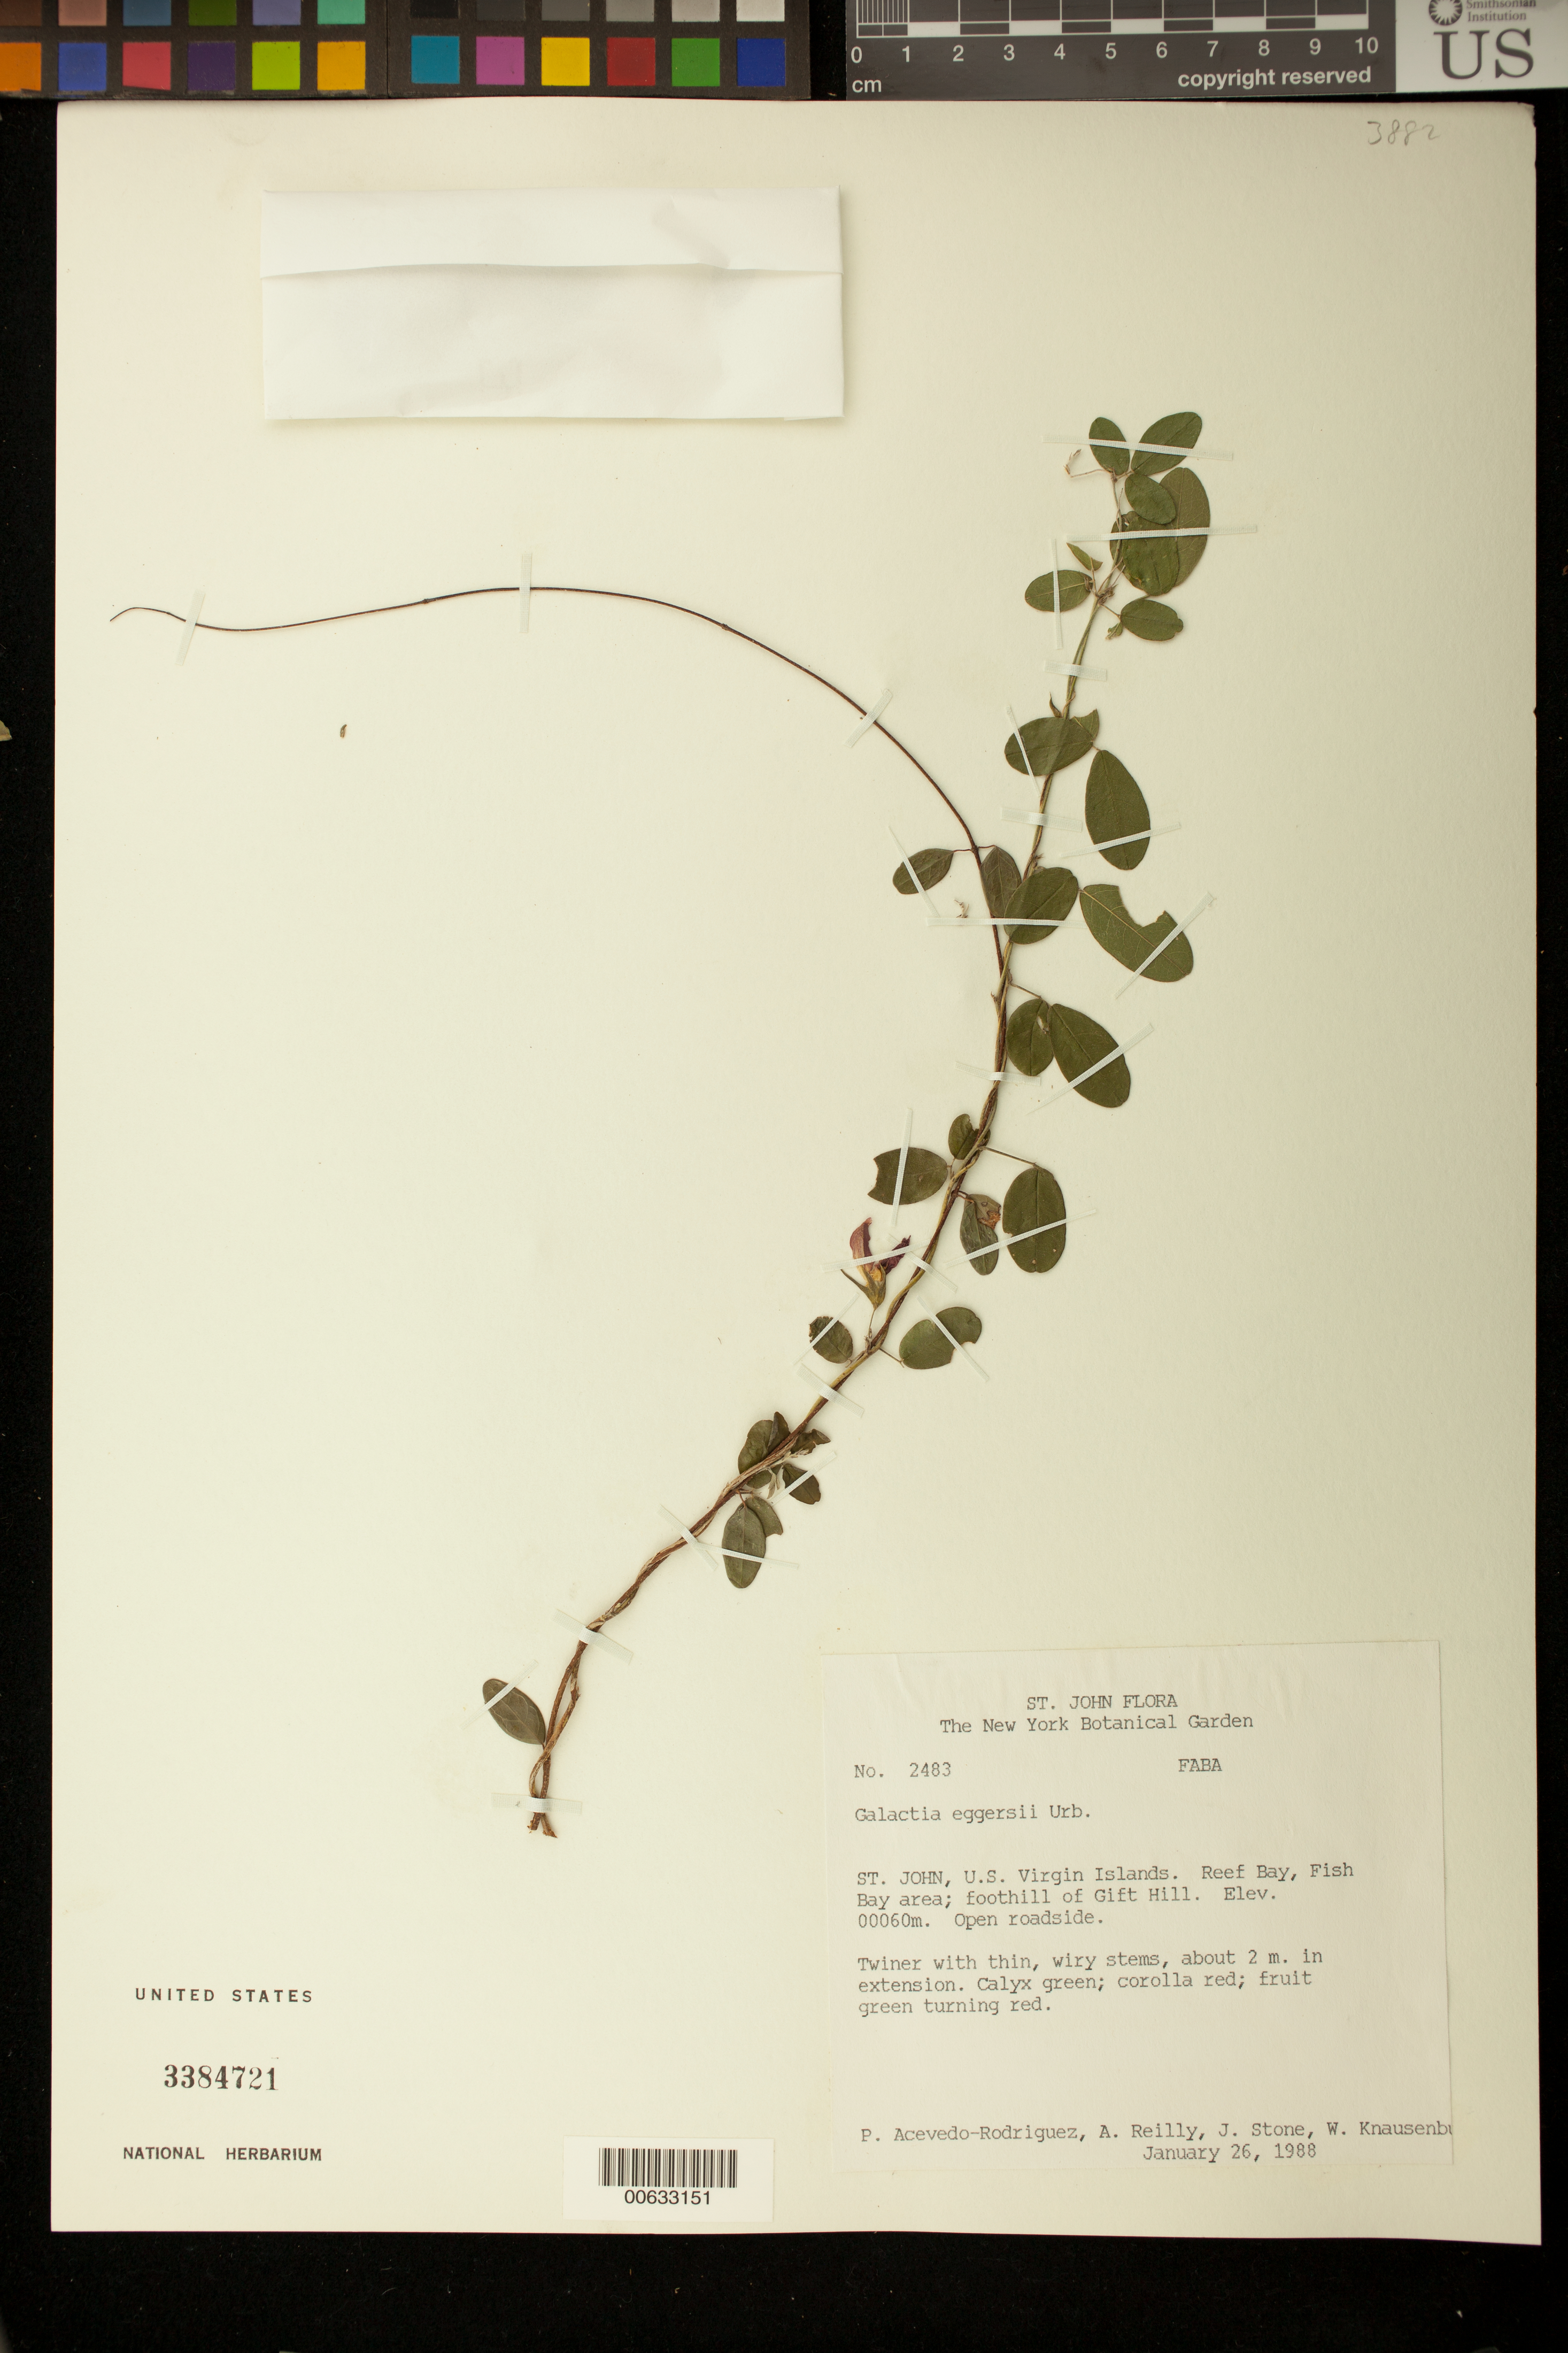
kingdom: Plantae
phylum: Tracheophyta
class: Magnoliopsida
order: Fabales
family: Fabaceae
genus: Galactia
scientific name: Galactia eggersii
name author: Urb.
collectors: P. Acevedo-Rodr.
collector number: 2483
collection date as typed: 26 Jan 1988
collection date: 1988-01-26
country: U.S. Virgin Islands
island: St. John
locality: Reef Bay Quarter; Fish Bay area, foothill of Gift Hill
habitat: Open roadside.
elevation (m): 60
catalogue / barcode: US 3384721